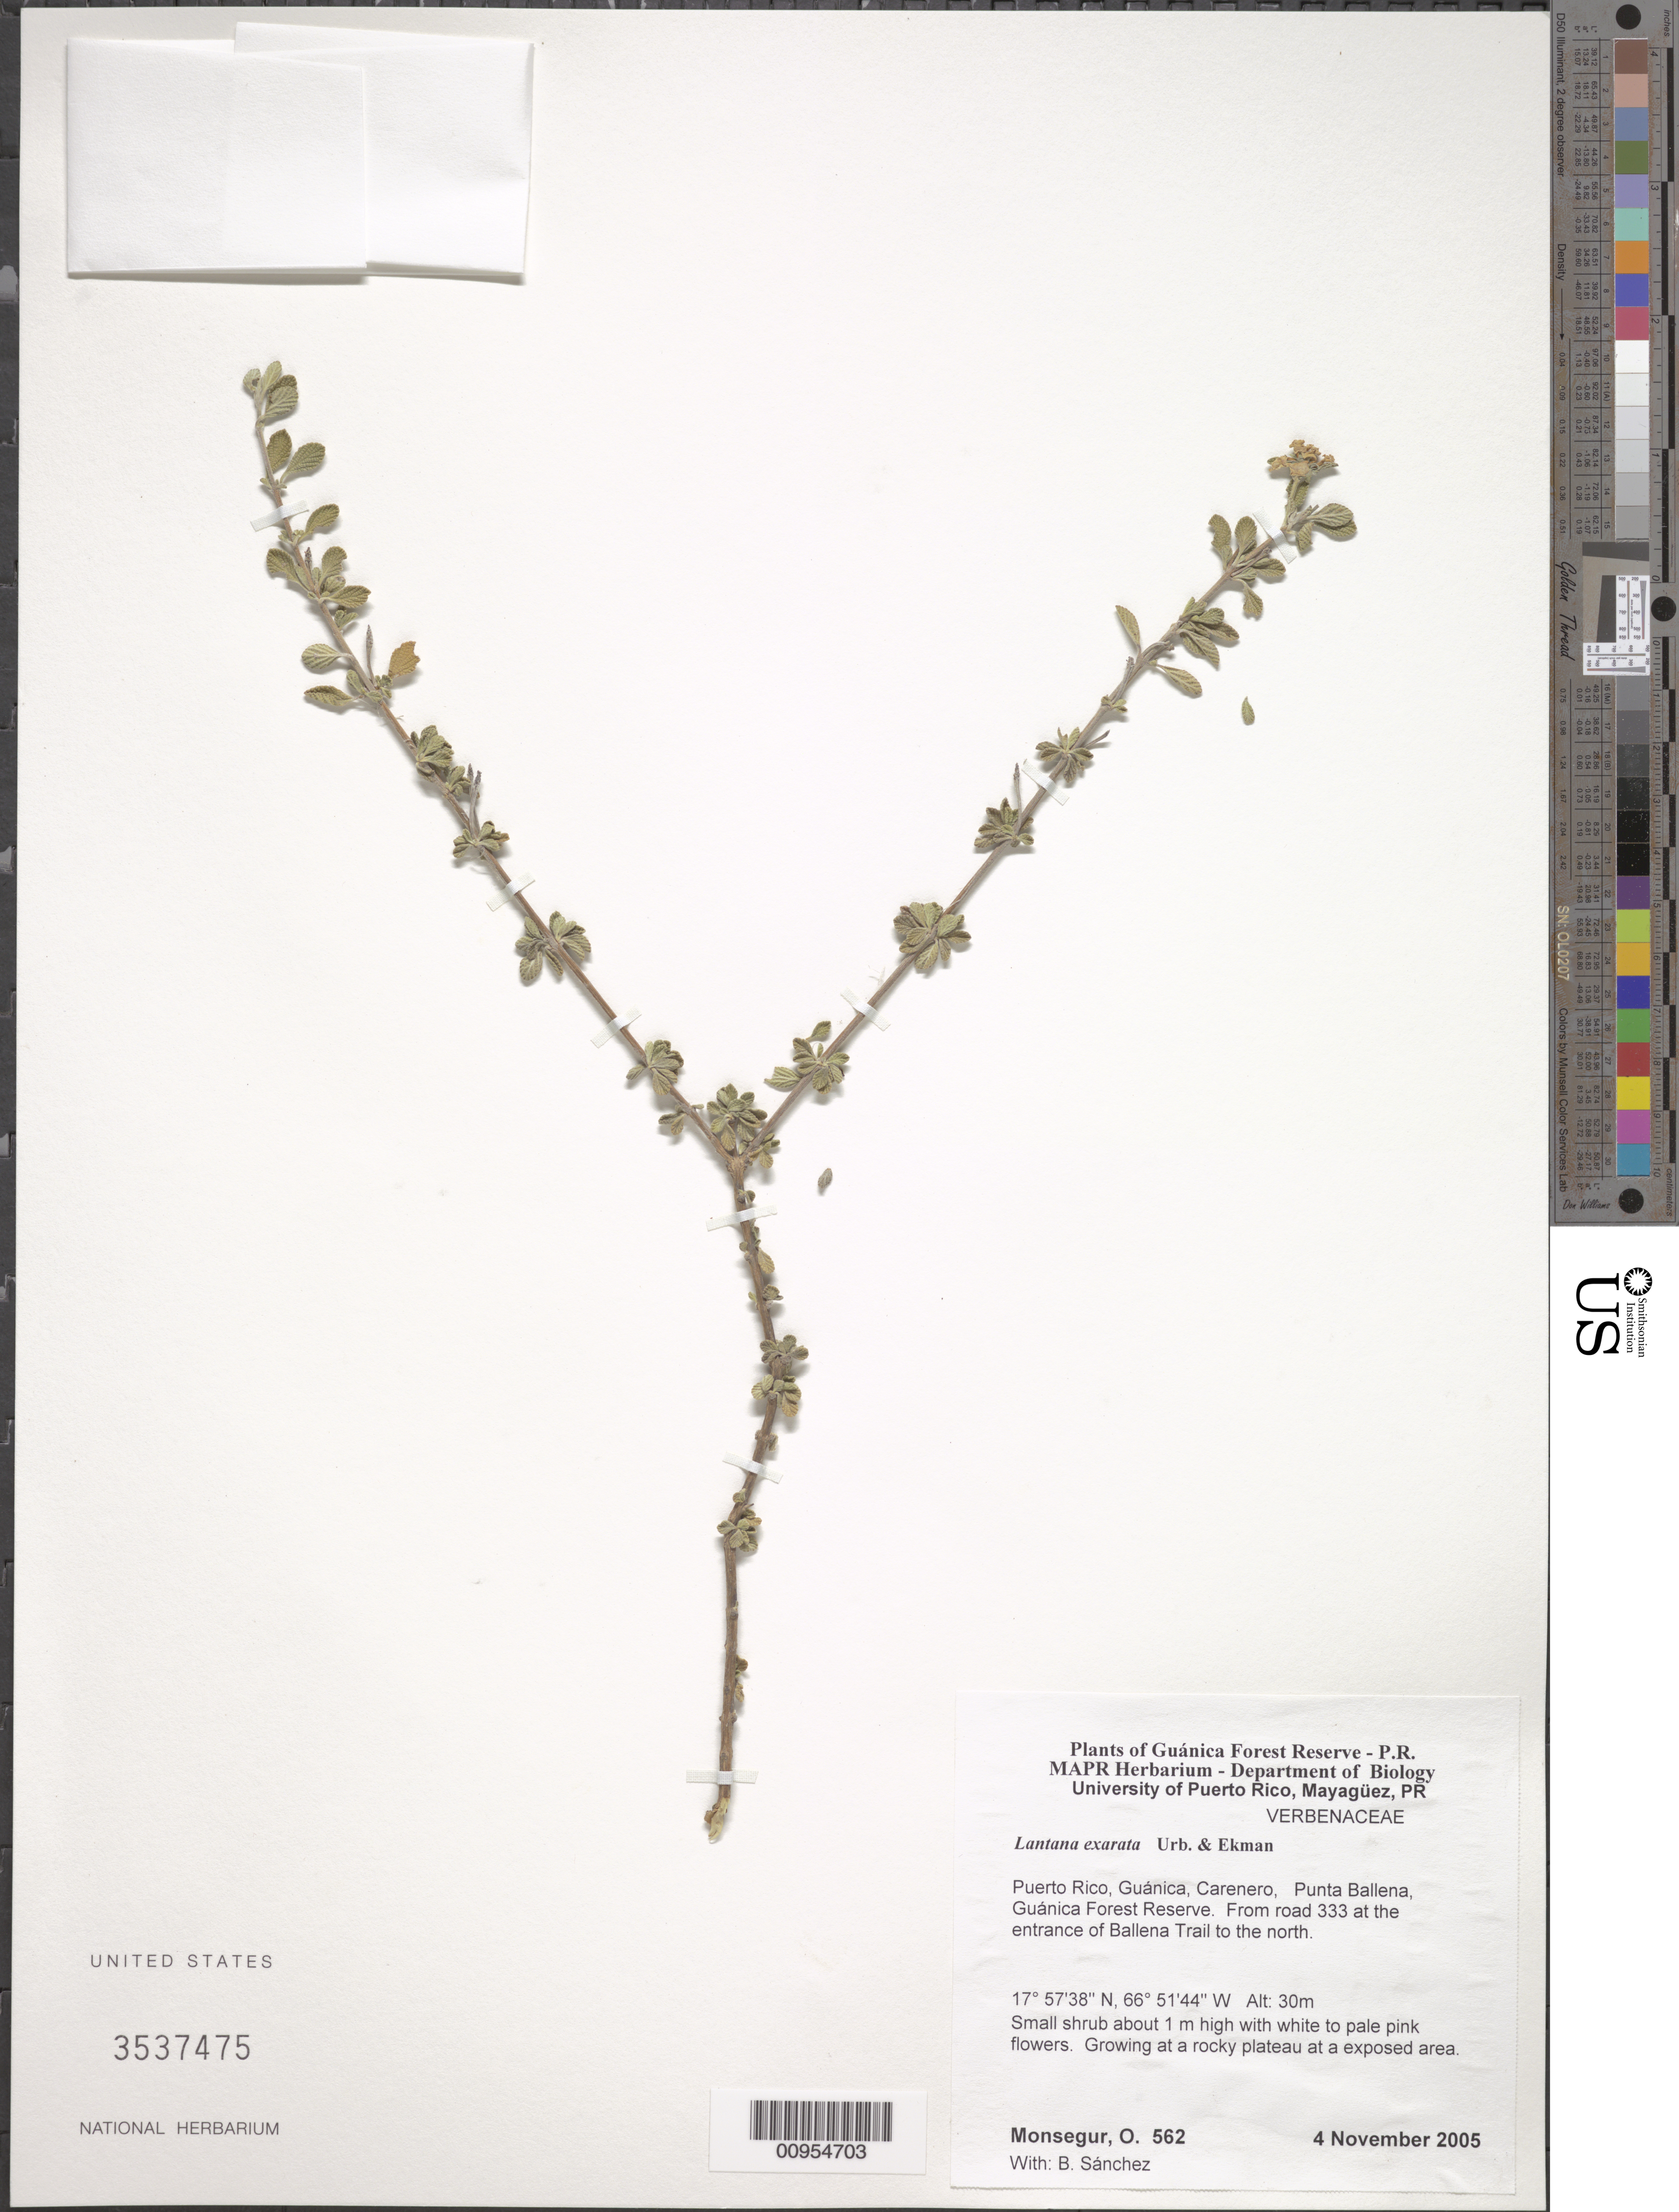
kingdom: Plantae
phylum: Tracheophyta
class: Magnoliopsida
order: Lamiales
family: Verbenaceae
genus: Lantana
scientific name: Lantana exarata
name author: Urb. & Ekman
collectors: O. Monsegur & B. Sánchez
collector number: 562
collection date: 2005-11-04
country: Puerto Rico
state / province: Guánica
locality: Carenero, Punta Ballena, Guánica Forest Reserve. From road 333 at the entrace of Ballena Trail to the north.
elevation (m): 30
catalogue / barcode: US 3537475